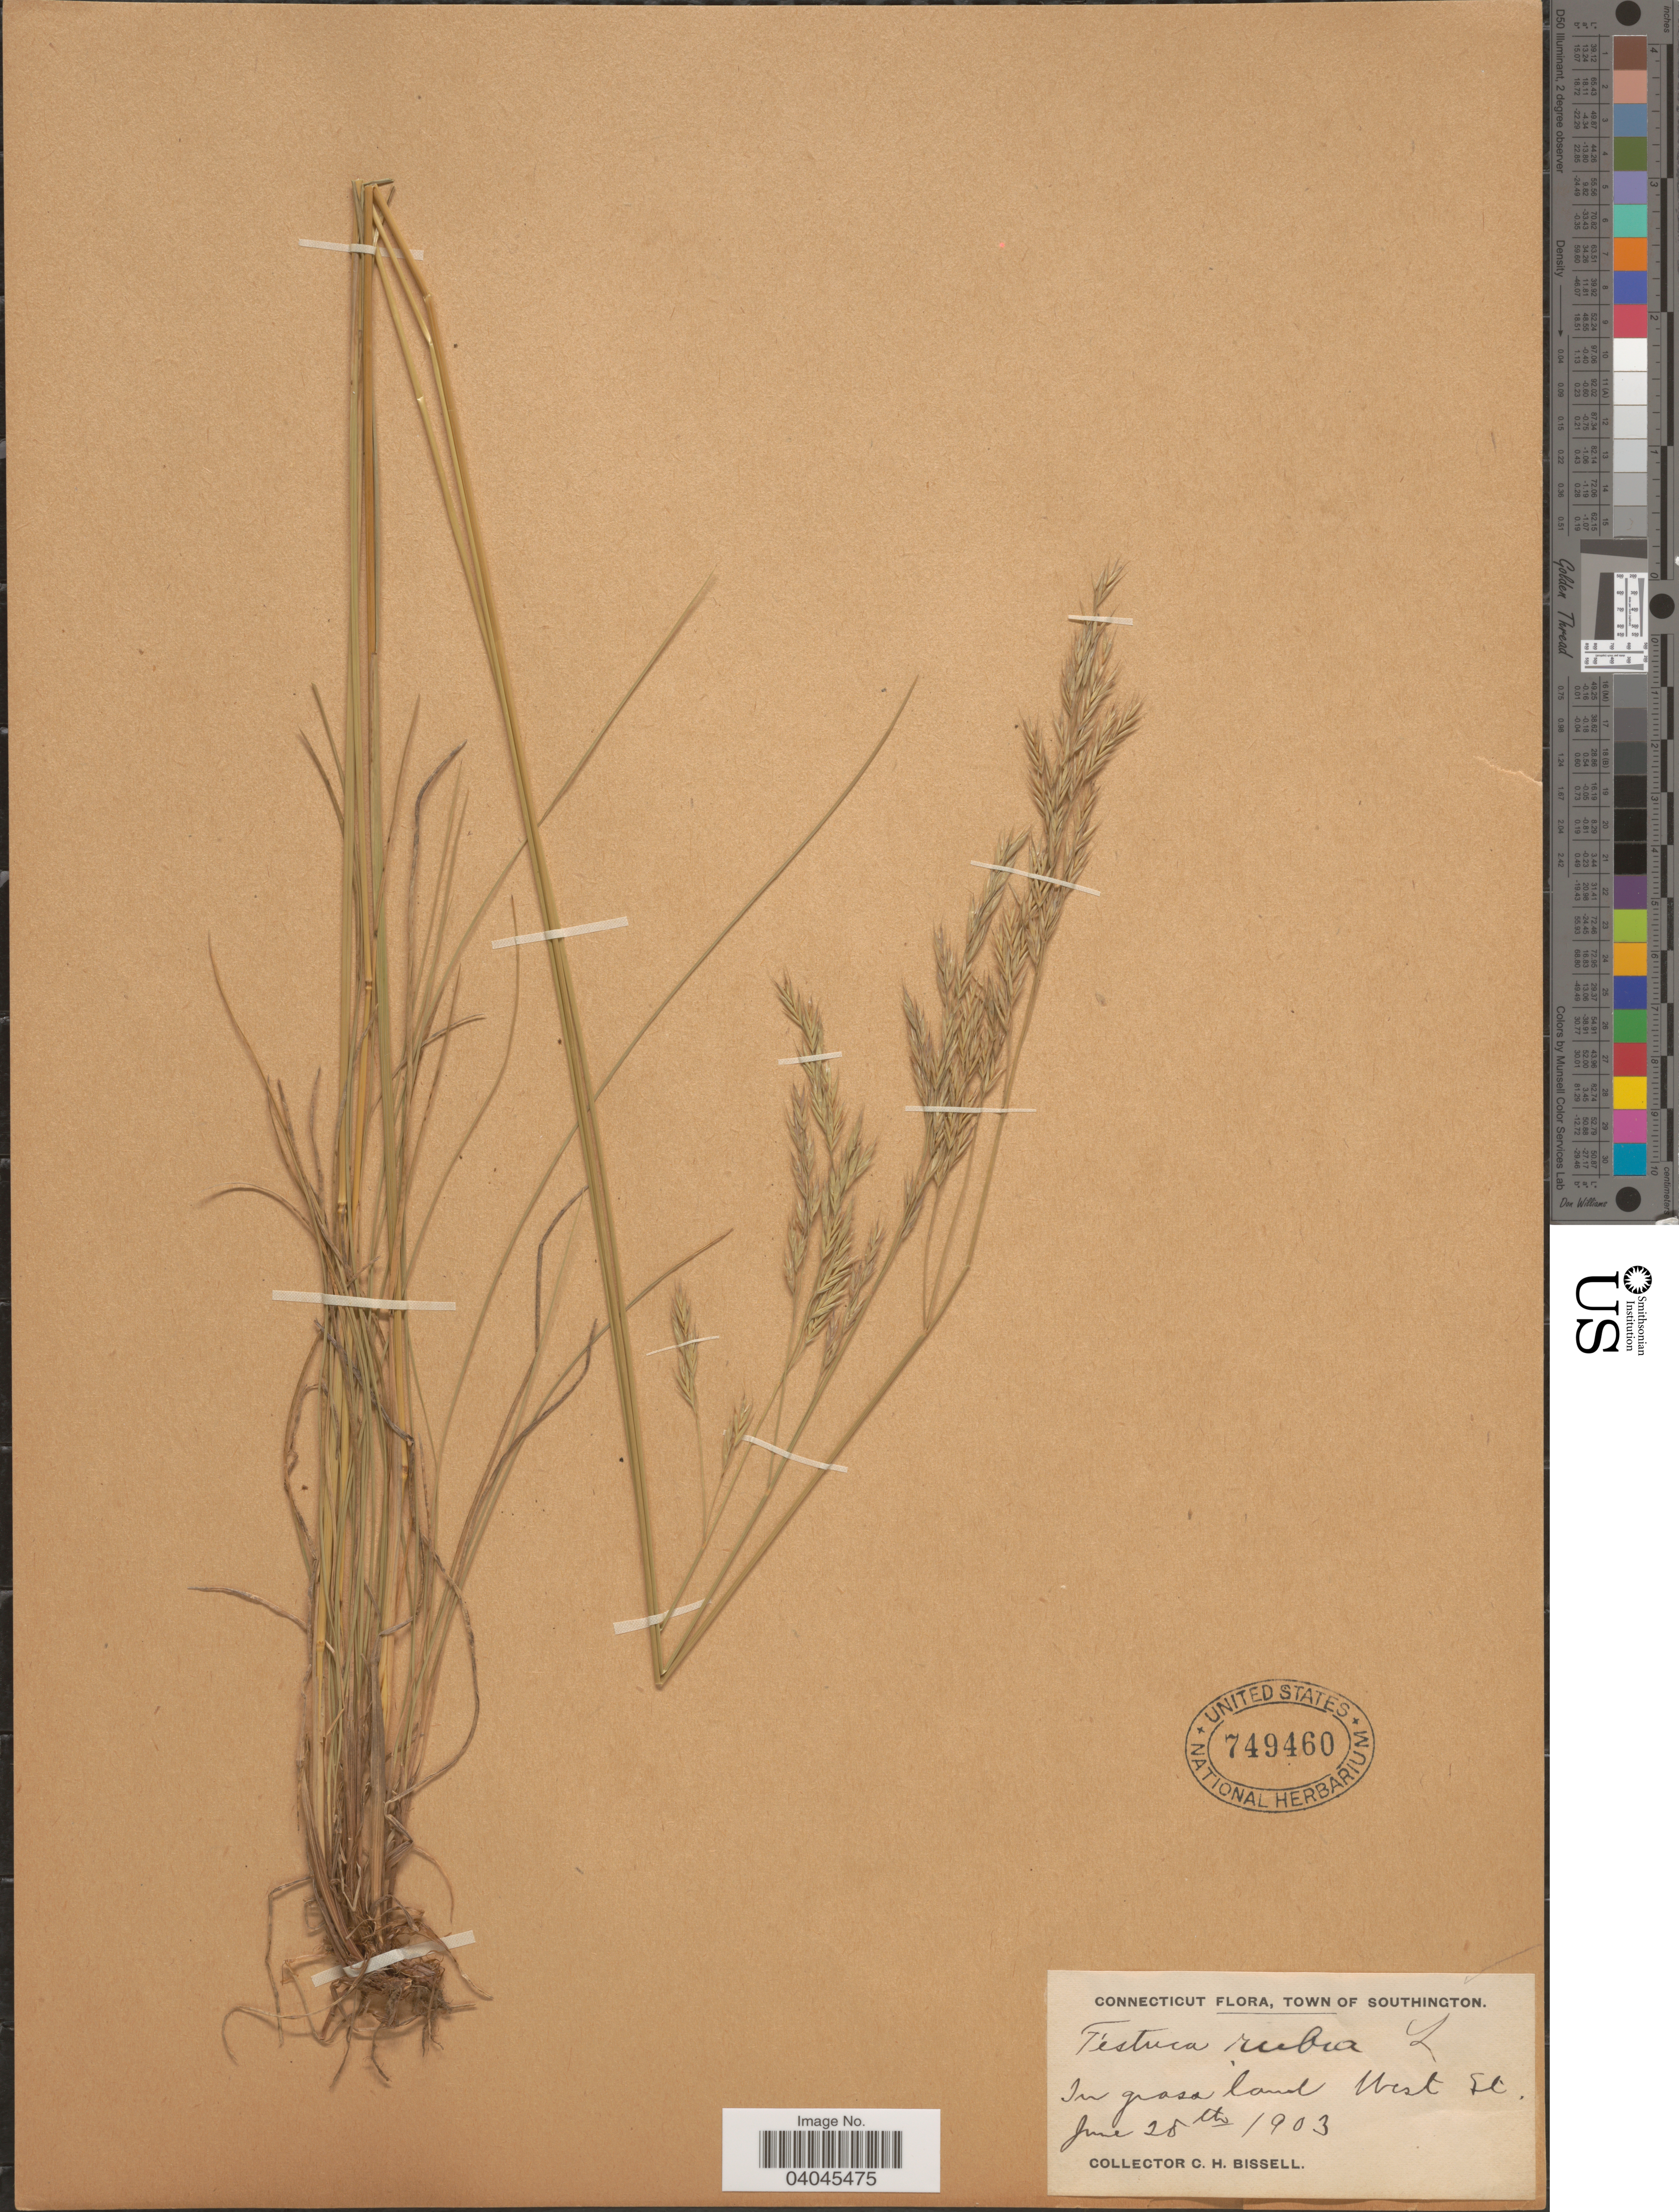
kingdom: Plantae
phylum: Tracheophyta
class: Liliopsida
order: Poales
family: Poaceae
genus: Festuca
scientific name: Festuca rubra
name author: L.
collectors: C. Bissell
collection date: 1903-06-28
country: United States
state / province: Connecticut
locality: Town of Southington. In grass land West St.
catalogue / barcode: US 749460